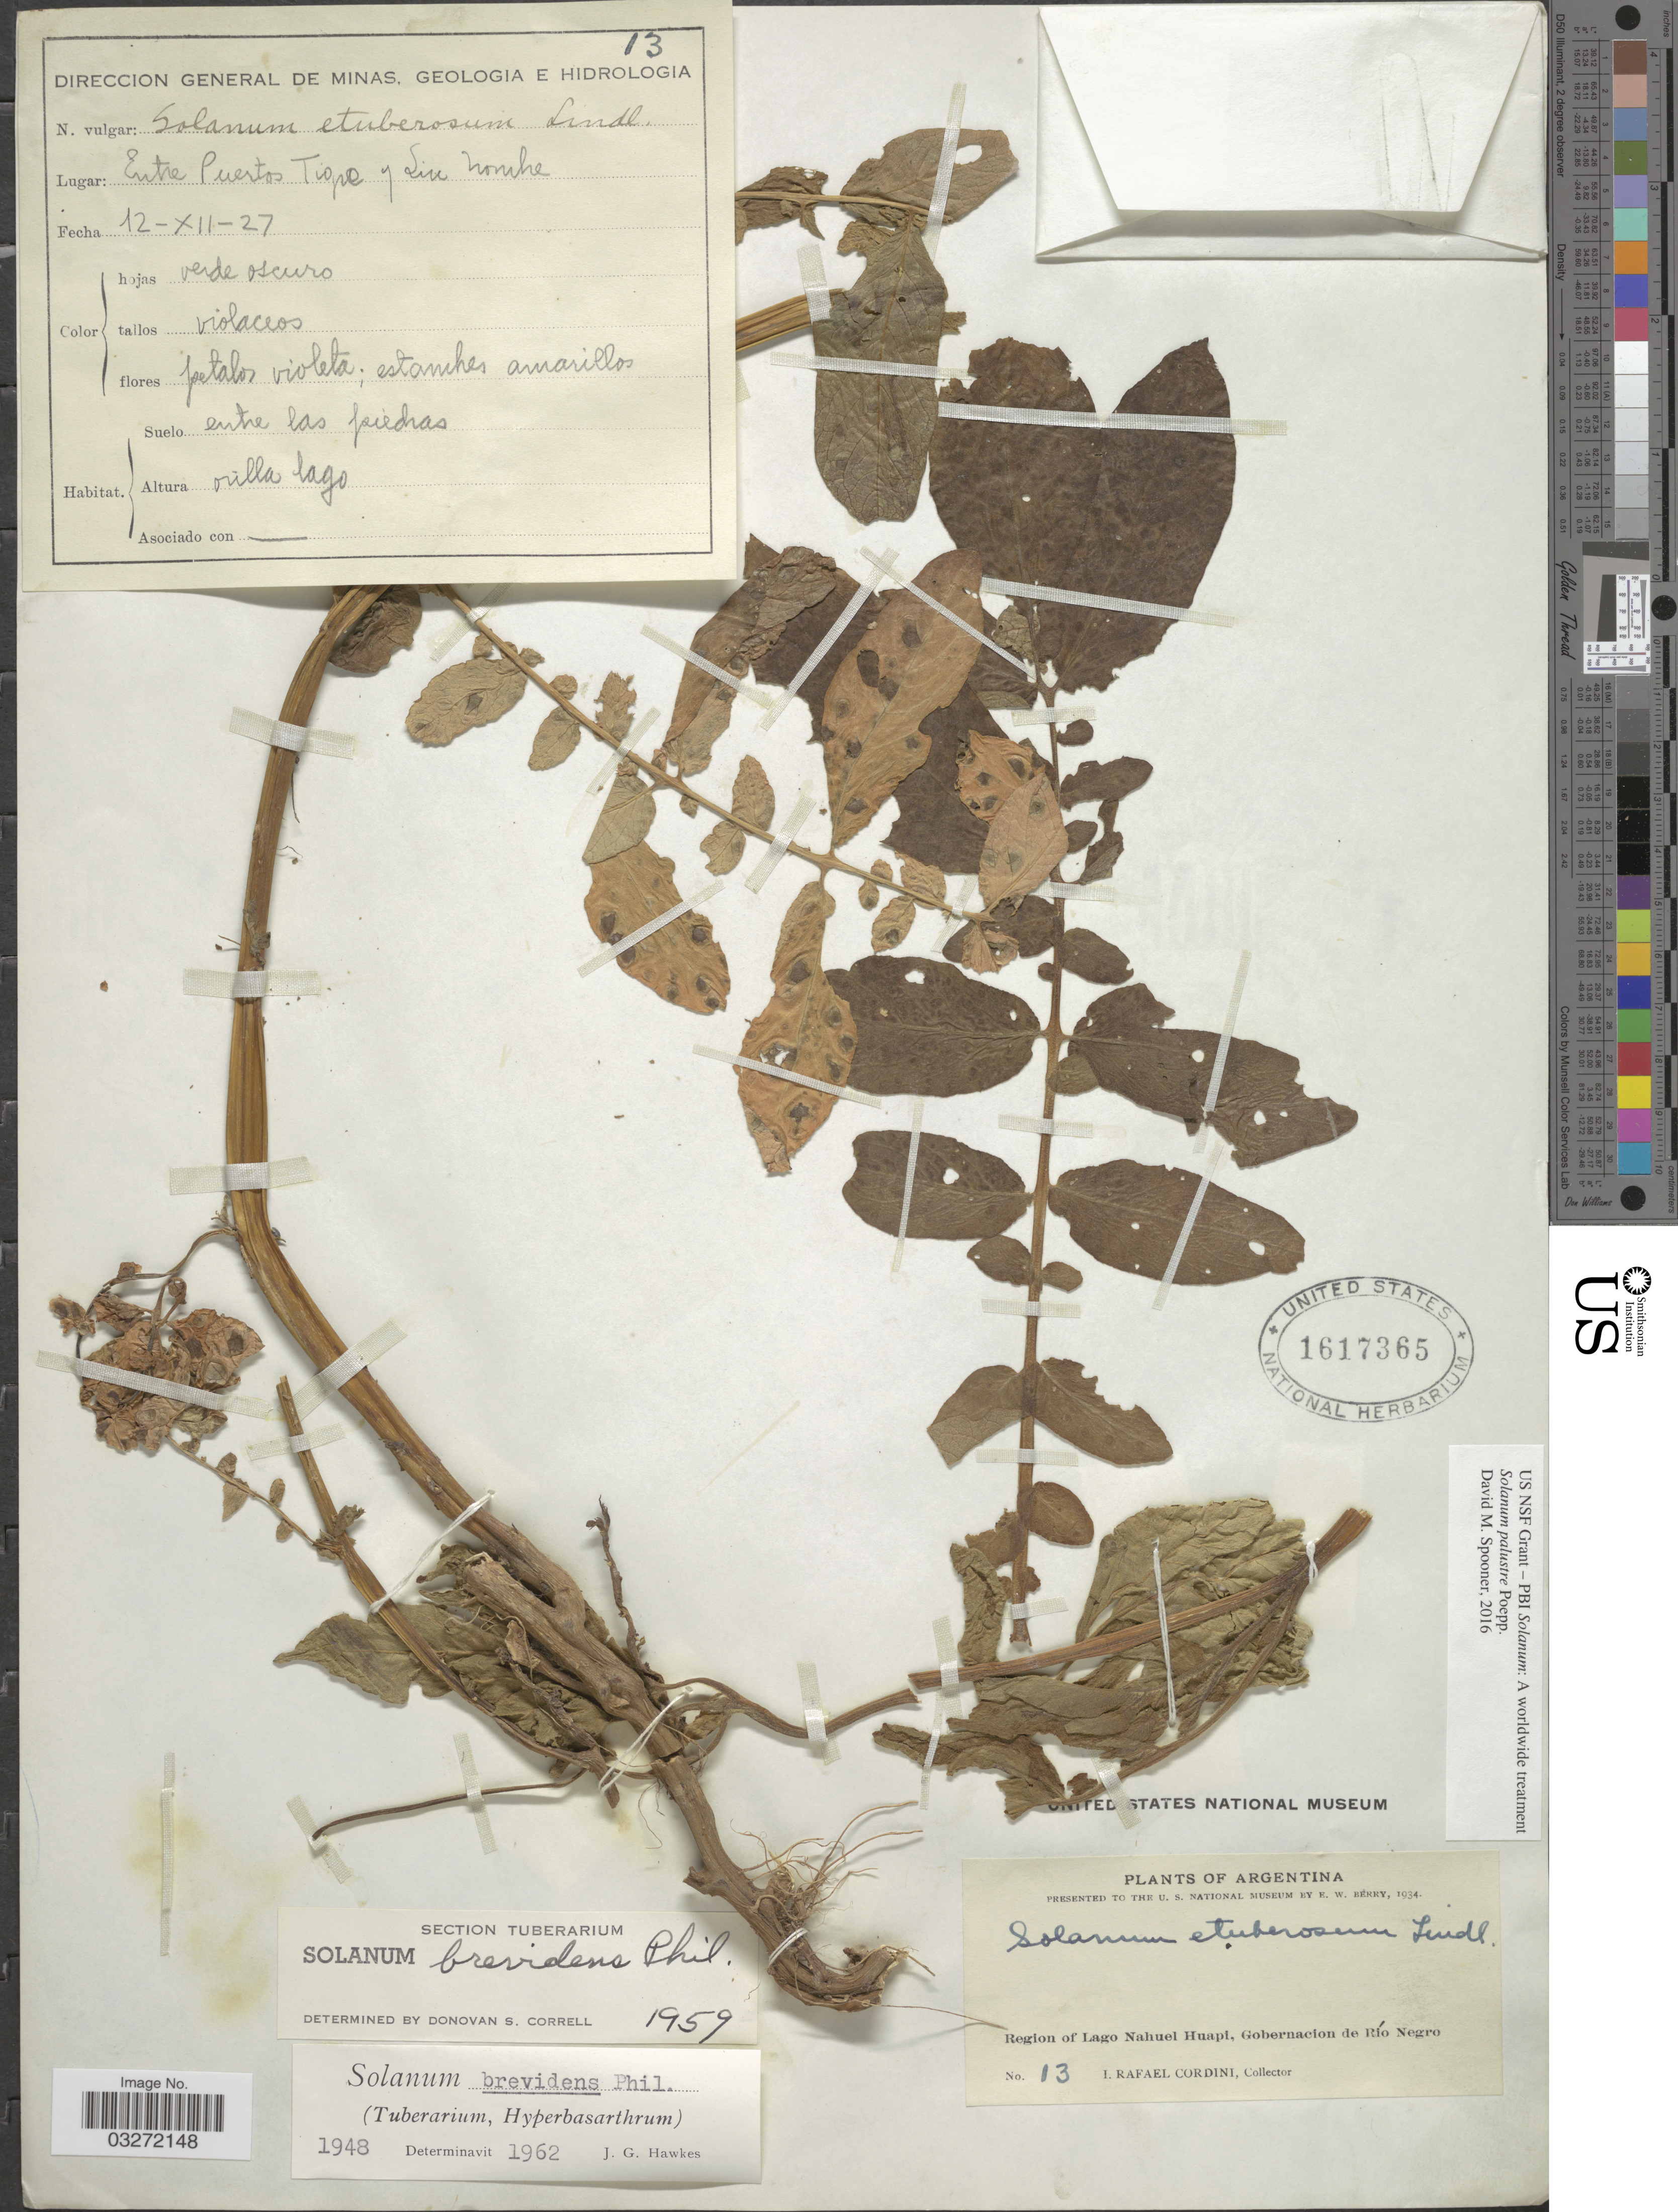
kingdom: Plantae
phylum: Tracheophyta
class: Magnoliopsida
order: Solanales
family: Solanaceae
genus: Solanum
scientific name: Solanum palustre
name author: Poepp. ex Schltr.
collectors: I. Cordini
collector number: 13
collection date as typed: Transcribed d/m/y: 12/12/27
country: Argentina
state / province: Rio Negro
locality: Entre Puerto Tigre y Sin Nombre. Region of Lago Nahuel Huapi, Gobernacion de Río Negro.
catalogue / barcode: US 1617365